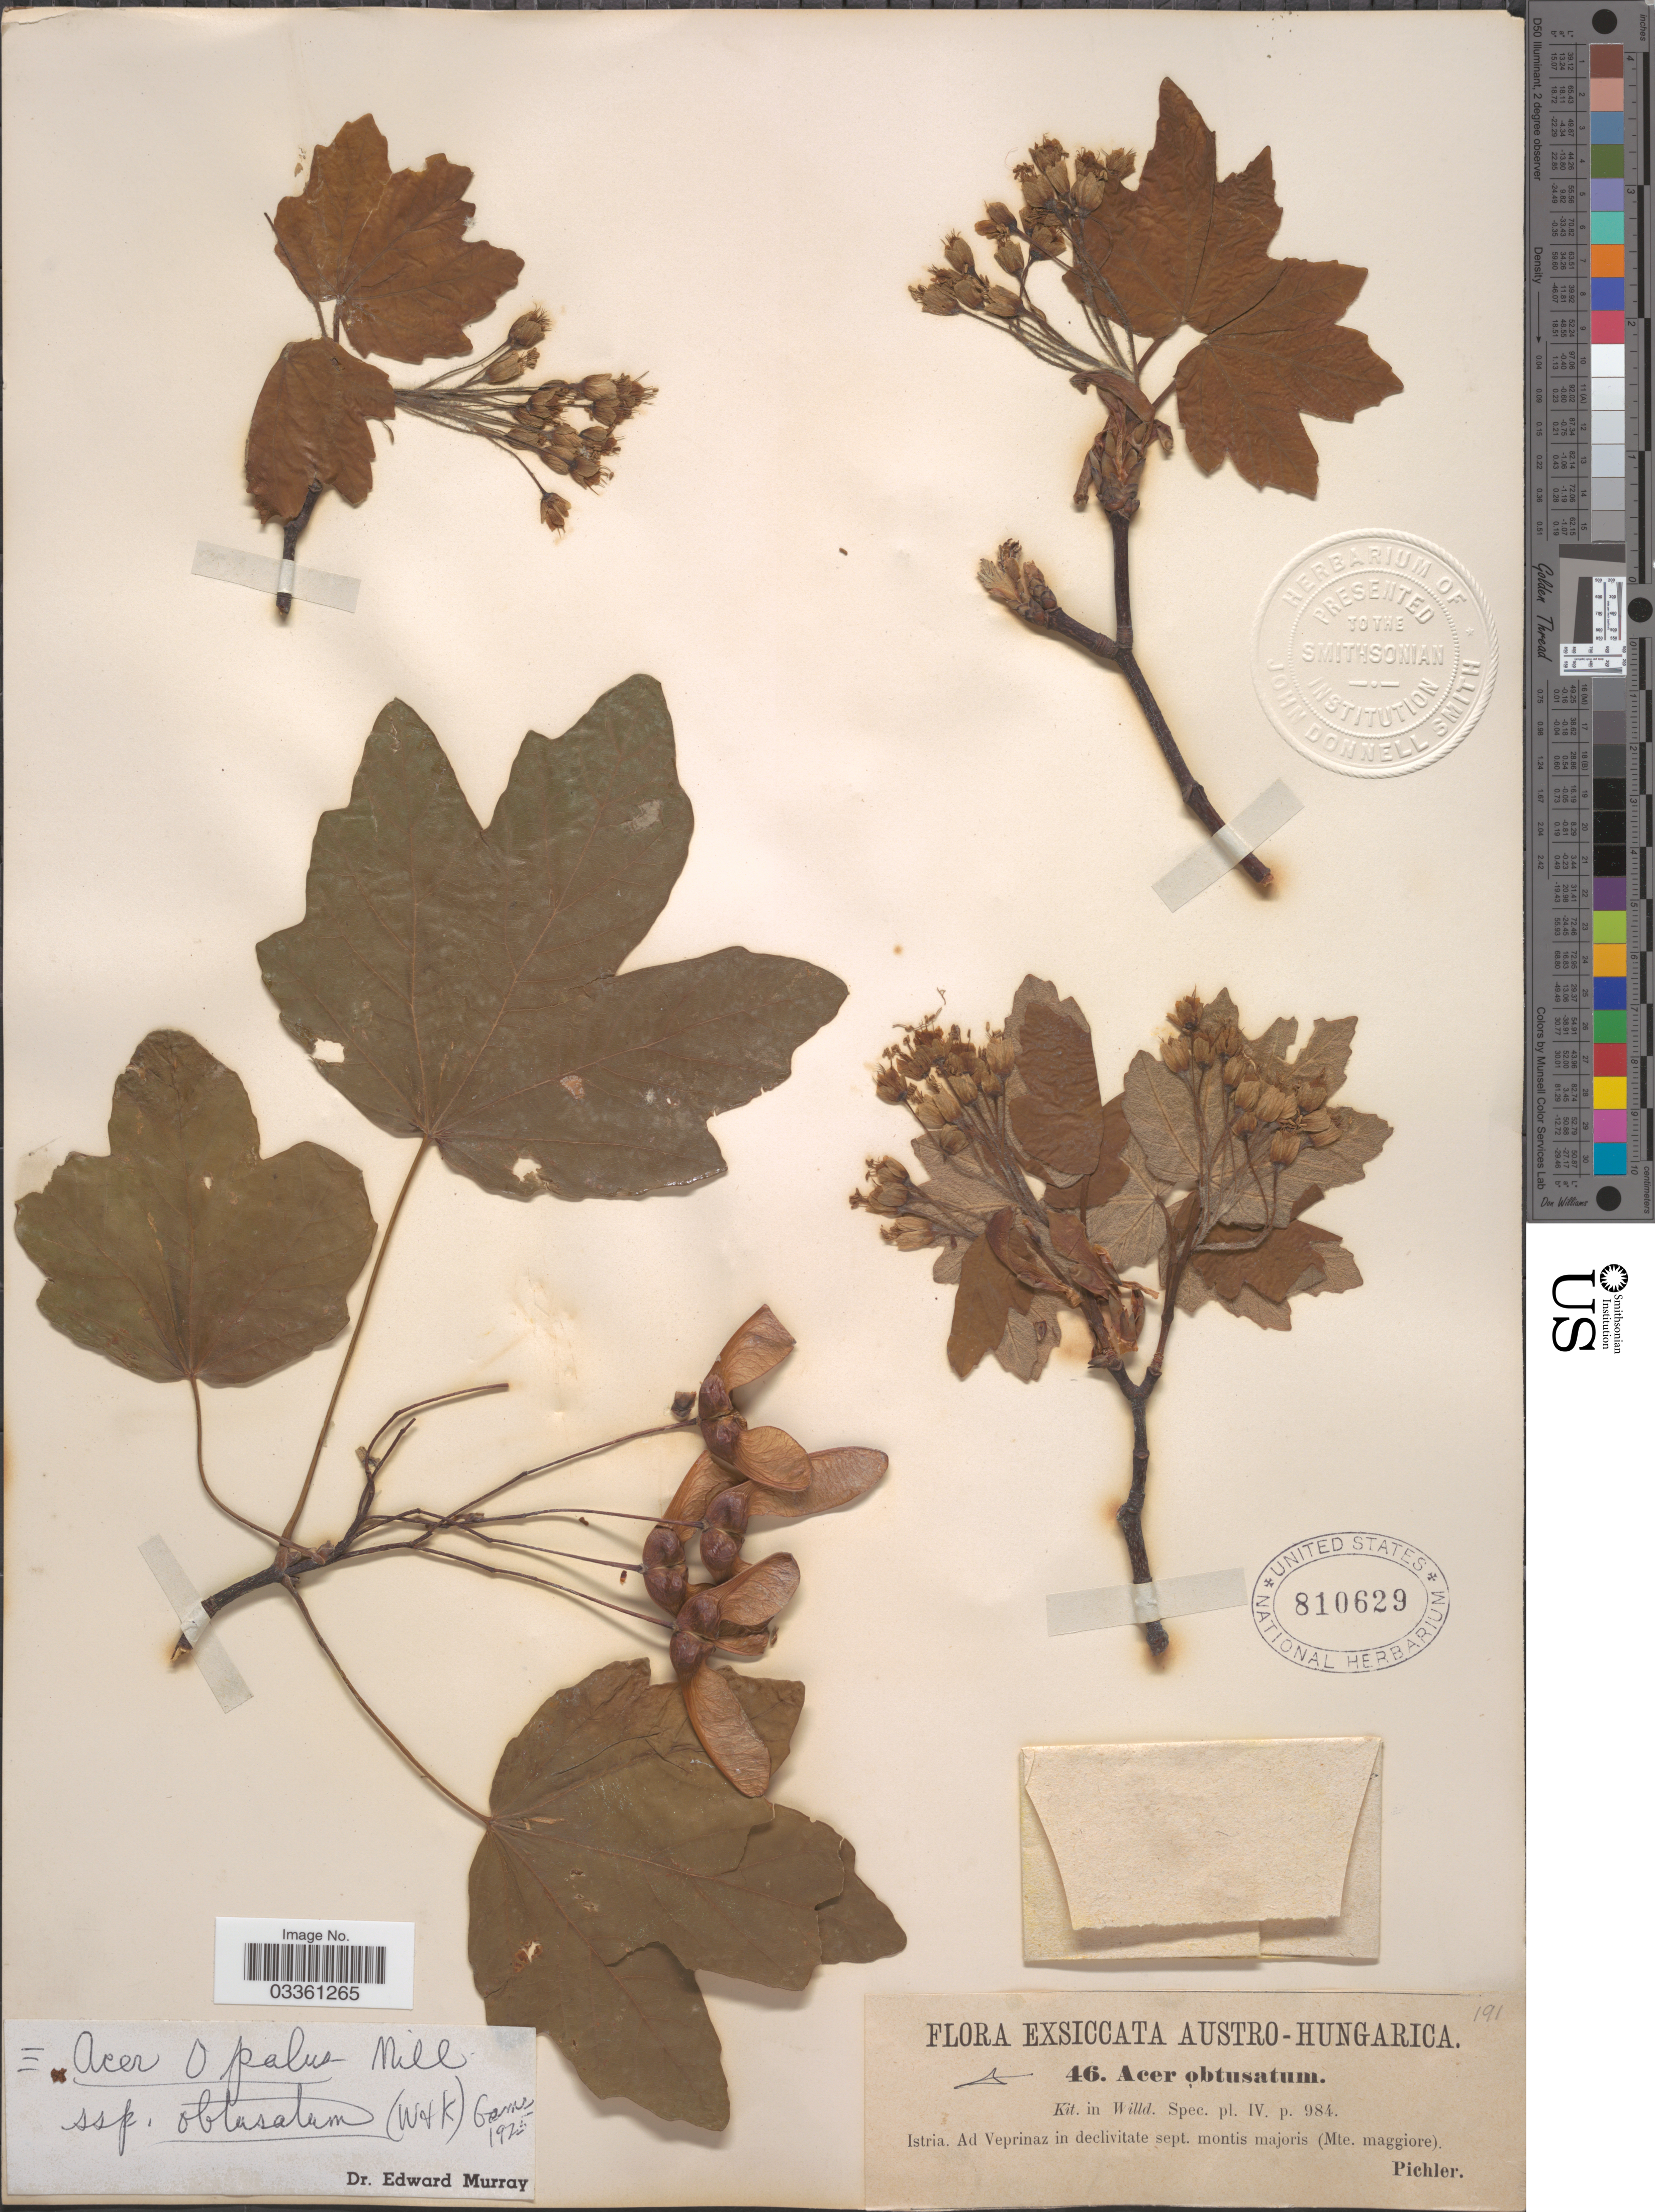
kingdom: Plantae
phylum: Tracheophyta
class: Magnoliopsida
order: Sapindales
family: Sapindaceae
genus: Acer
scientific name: Acer opalus subsp. obtusatum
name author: (Waldst. & Kit. ex Willd.) Gams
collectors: Pichler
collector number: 46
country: Croatia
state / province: Istria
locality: Austro-Hungarica [unsure placement]. Ad Veprinaz in declivitate sept. montis majoris (Mte. maggiore).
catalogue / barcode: US 810629